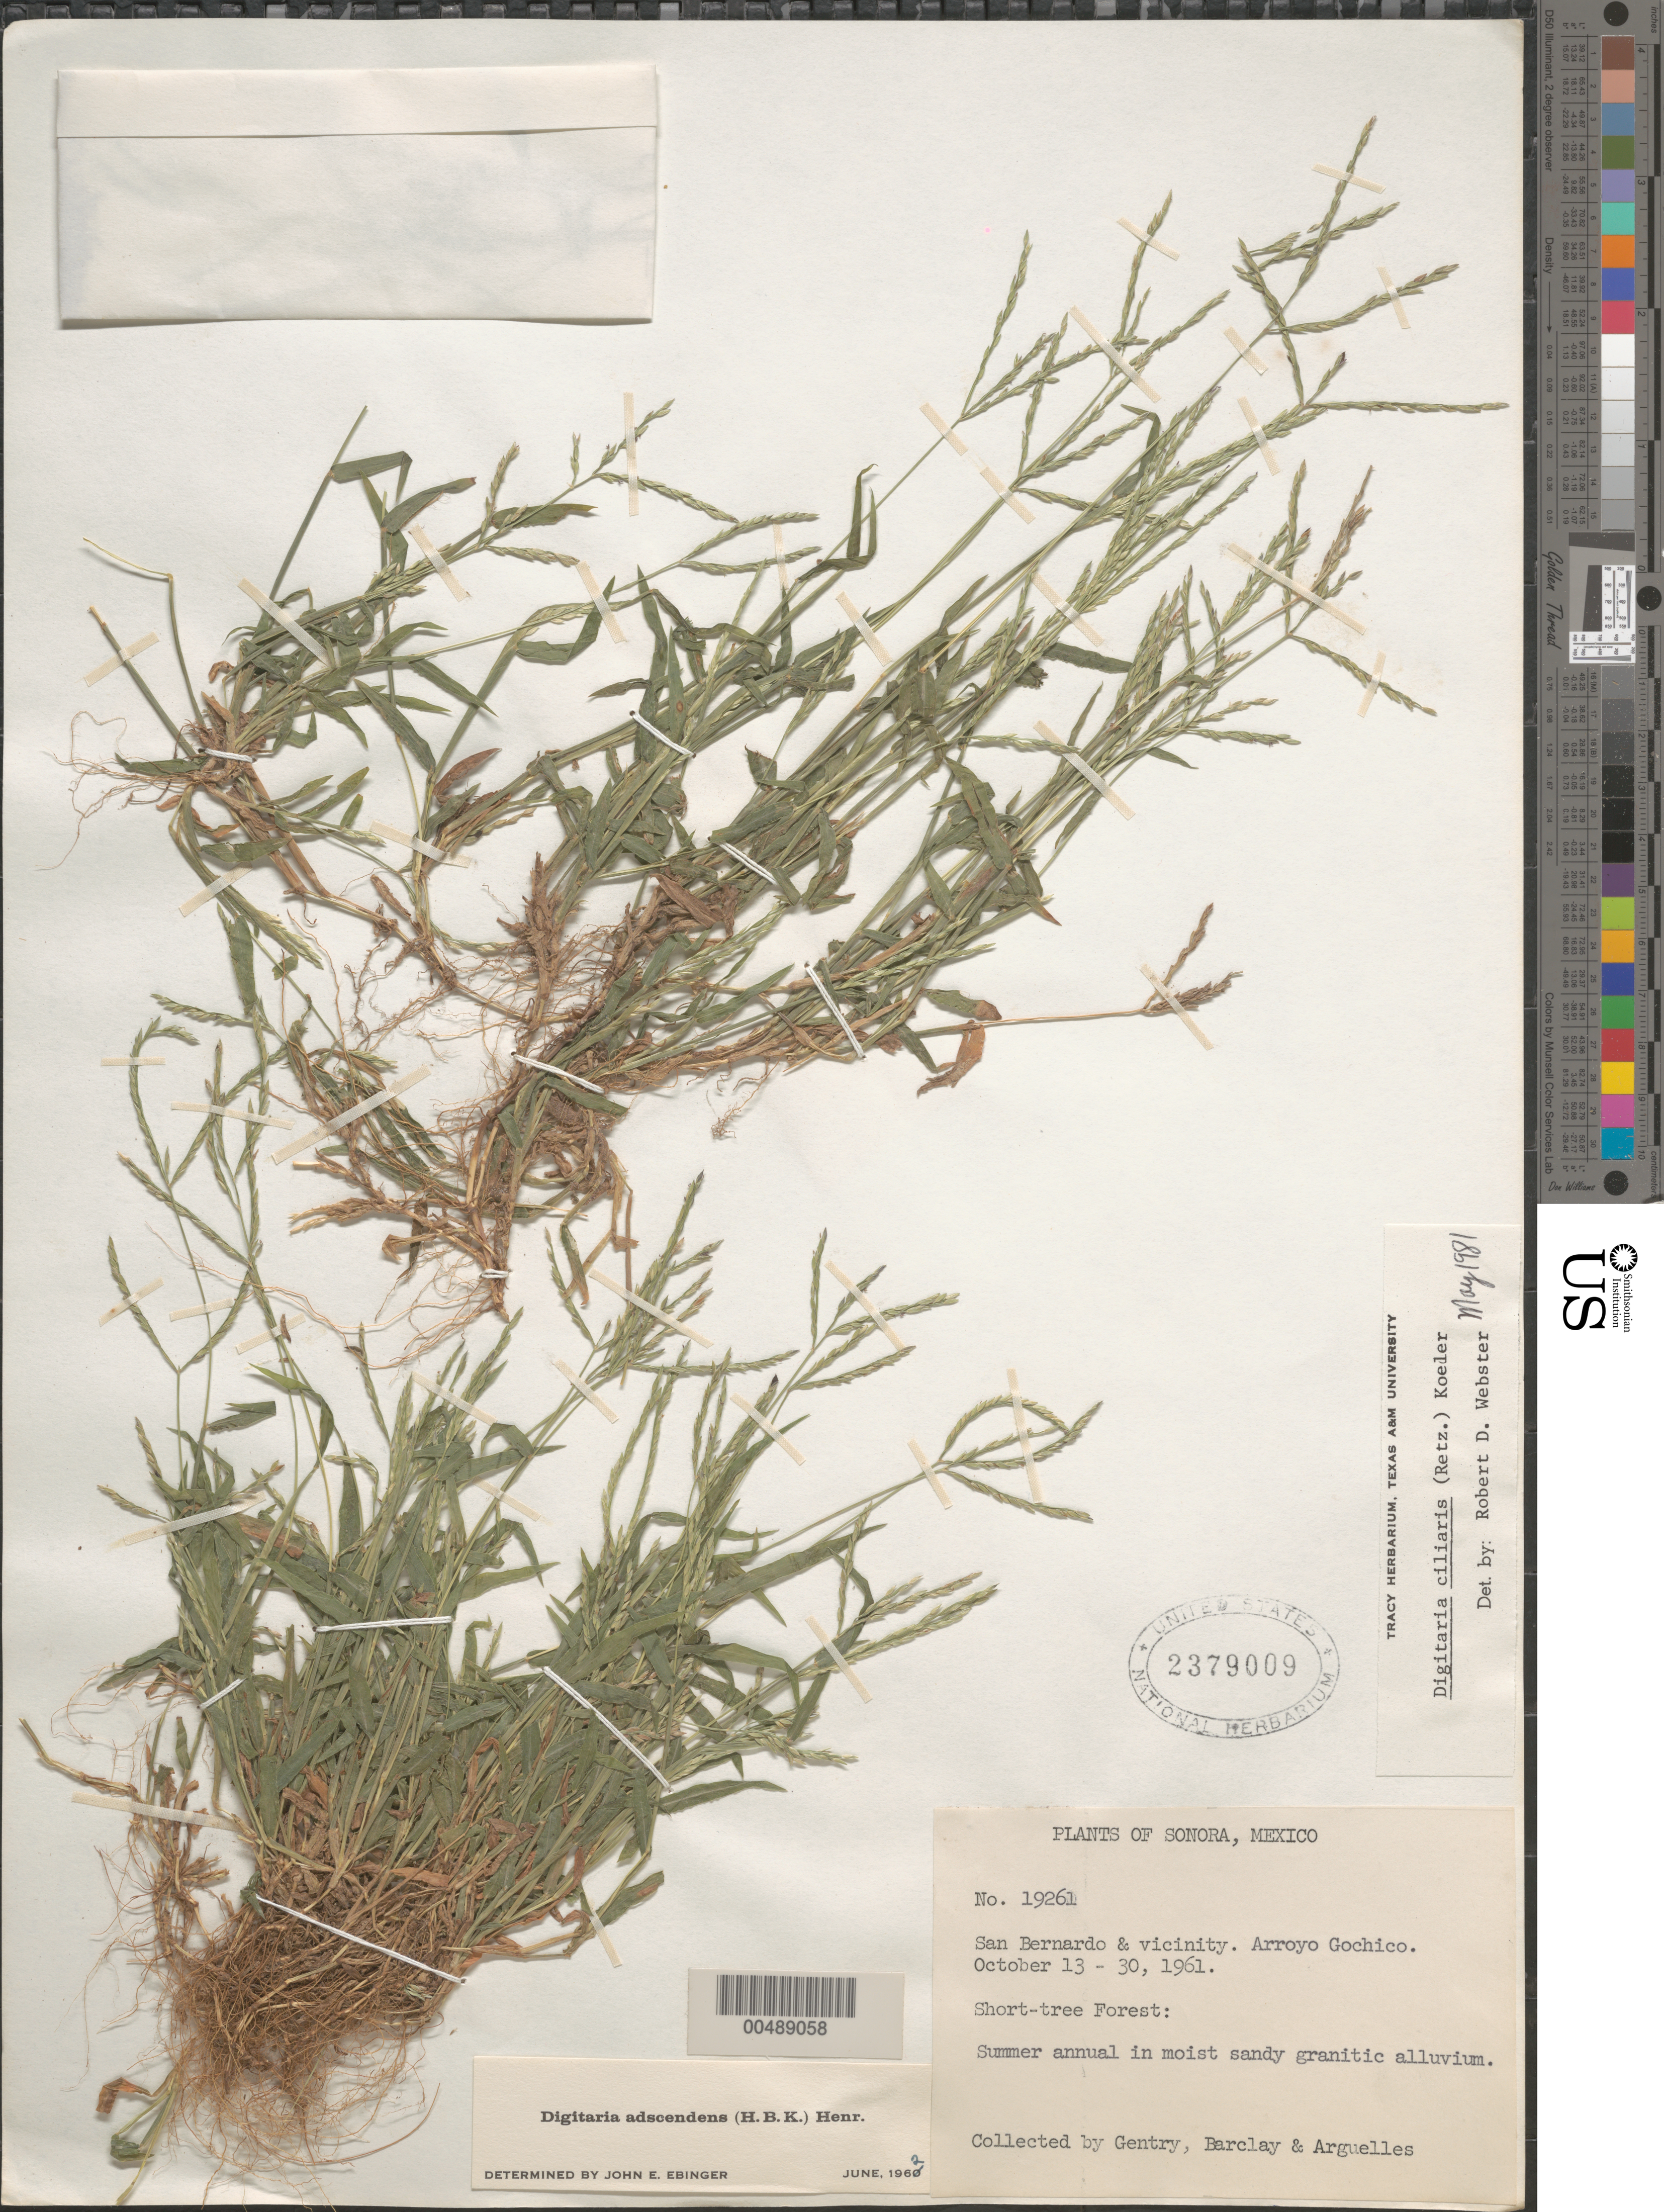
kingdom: Plantae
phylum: Tracheophyta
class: Liliopsida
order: Poales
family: Poaceae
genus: Digitaria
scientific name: Digitaria ciliaris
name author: (Retz.) Koeler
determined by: Webster, Robert D.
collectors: Gentry, --, A. S. Barclay & J. Arguelles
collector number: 19261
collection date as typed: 13 Oct 1961 to 30 Oct 1961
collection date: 1961-10-13/1961-10-30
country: Mexico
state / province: Sonora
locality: San Bernardo and vicinity, Arroyo Gochico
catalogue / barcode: US 2379009